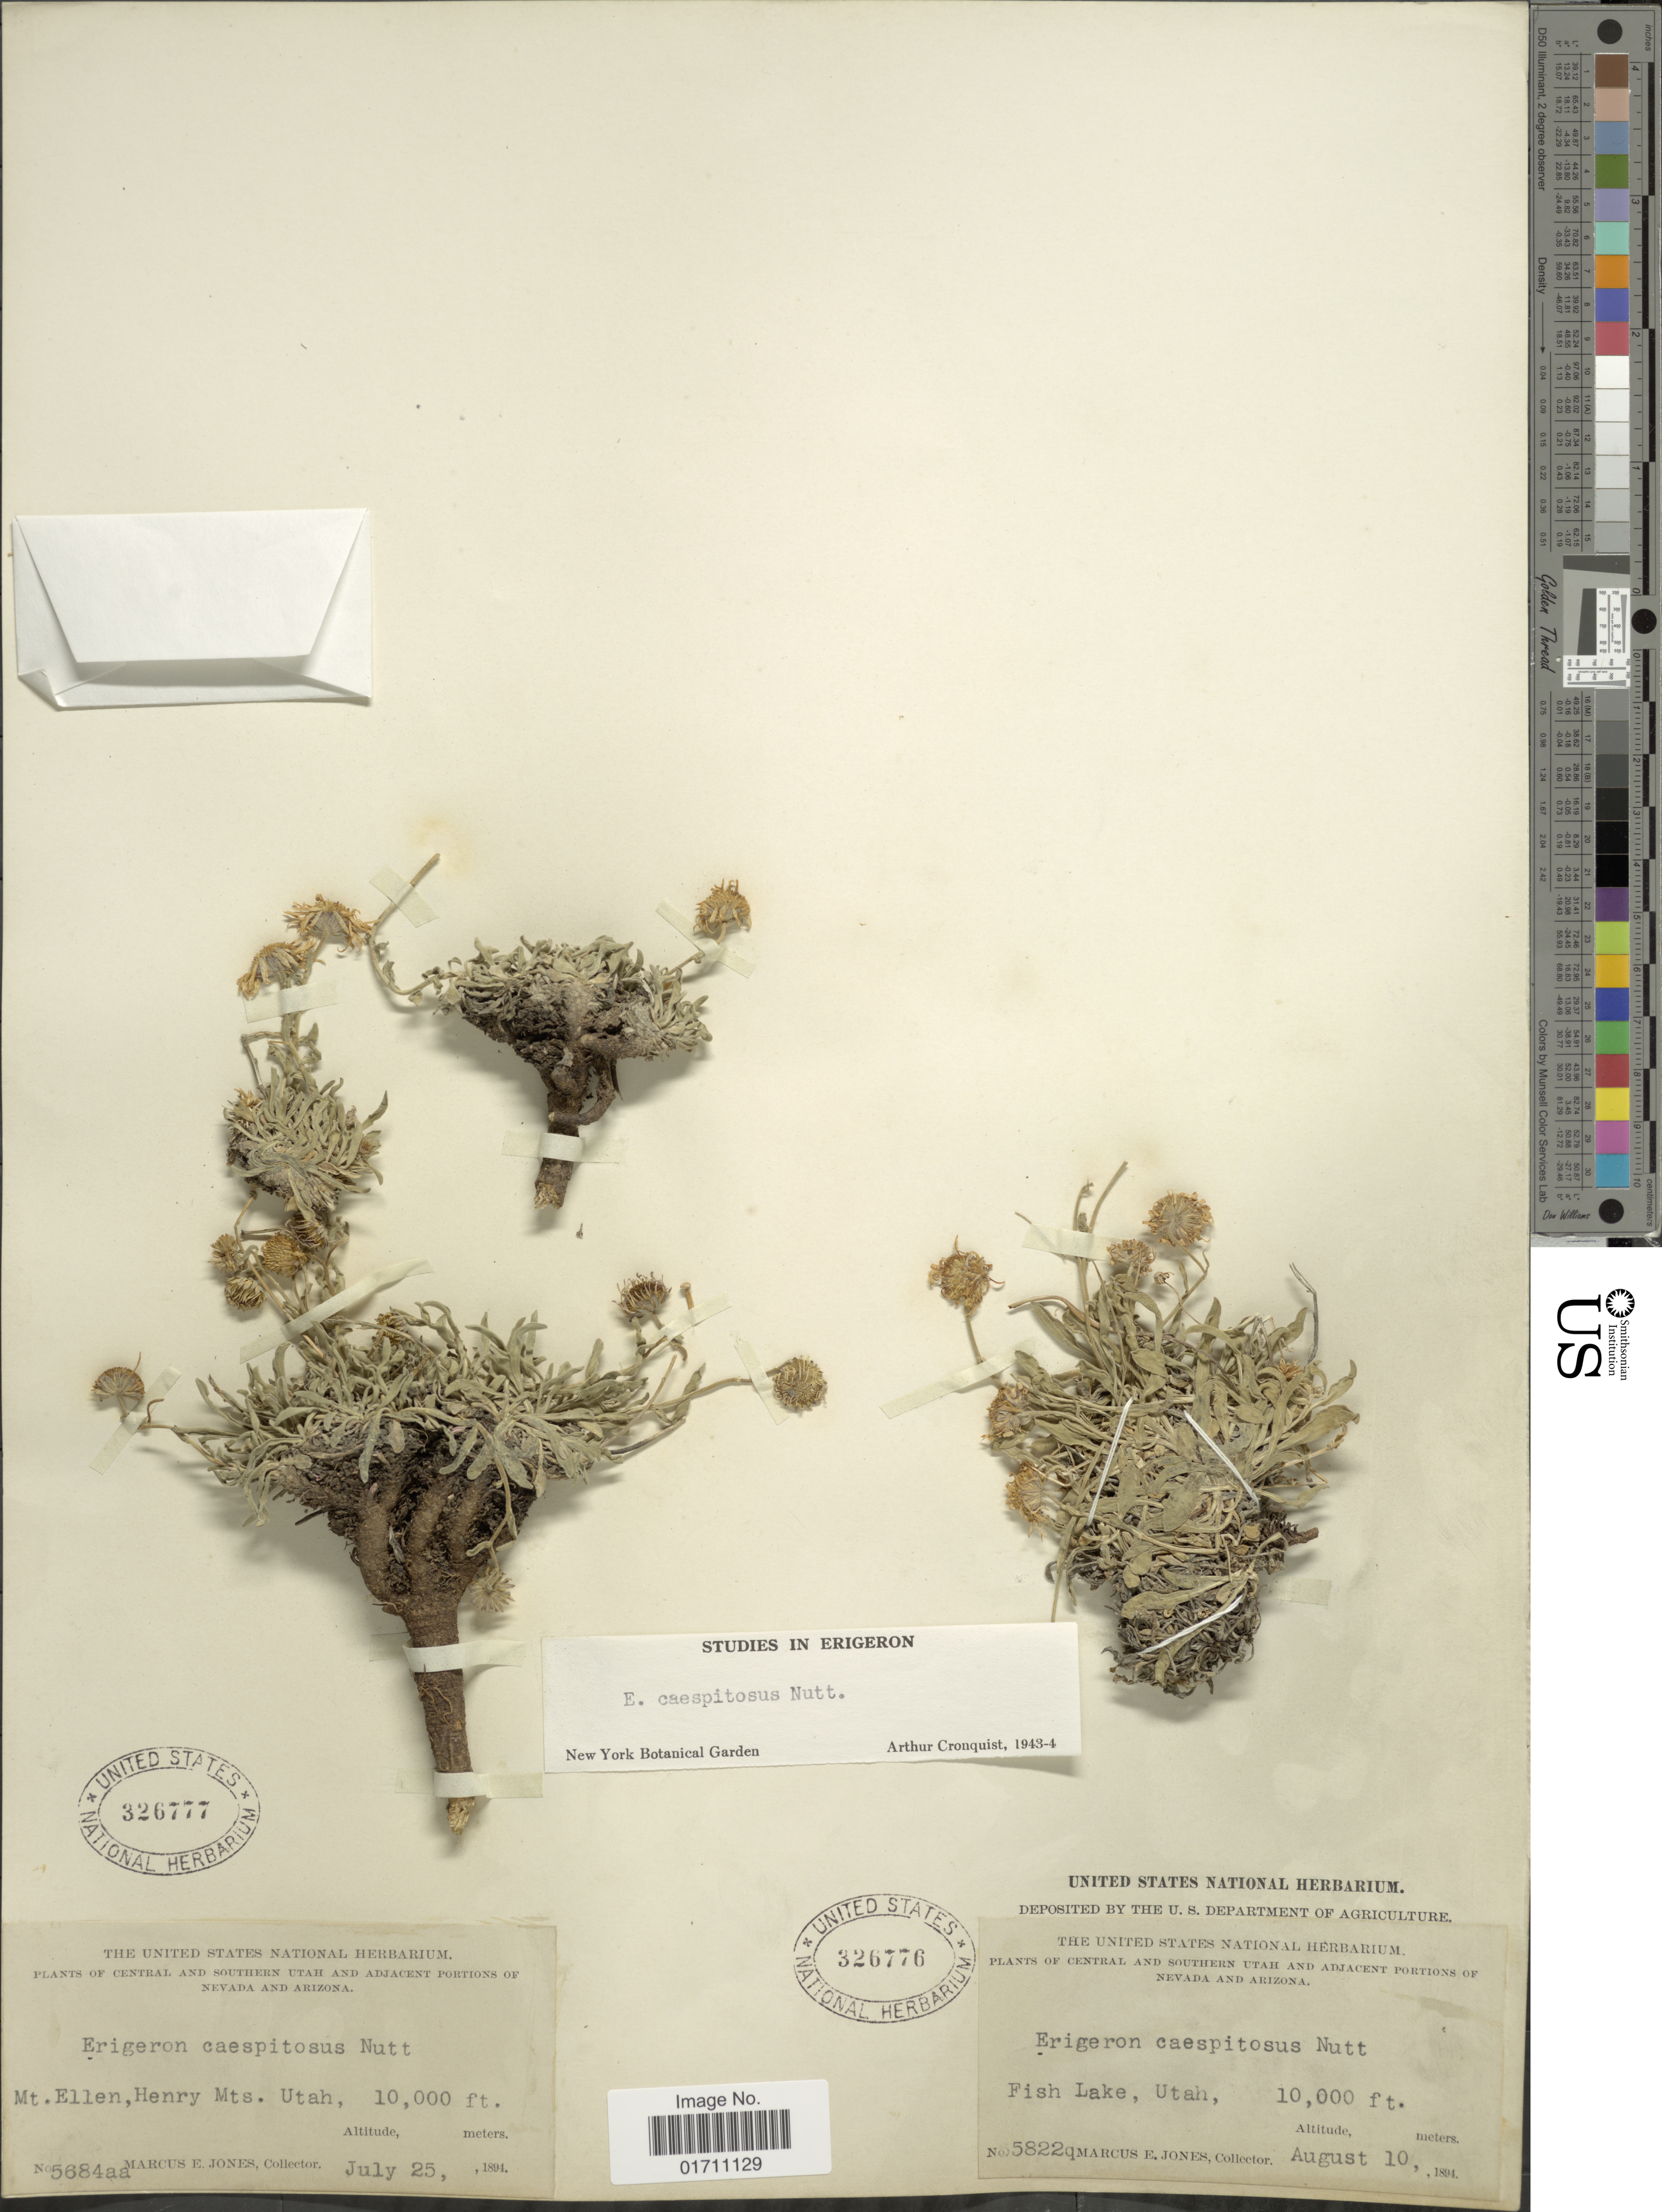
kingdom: Plantae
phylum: Tracheophyta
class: Magnoliopsida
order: Asterales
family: Asteraceae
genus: Erigeron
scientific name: Erigeron caespitosus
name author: Nutt.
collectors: M. E. Jones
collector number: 5684aa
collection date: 1894-07-25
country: United States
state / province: Utah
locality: Central and Southern Utah and Adjacent portions of Nevada and Arizona, Mt. Ellen, Henry Mts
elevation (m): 3048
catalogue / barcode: US 326777